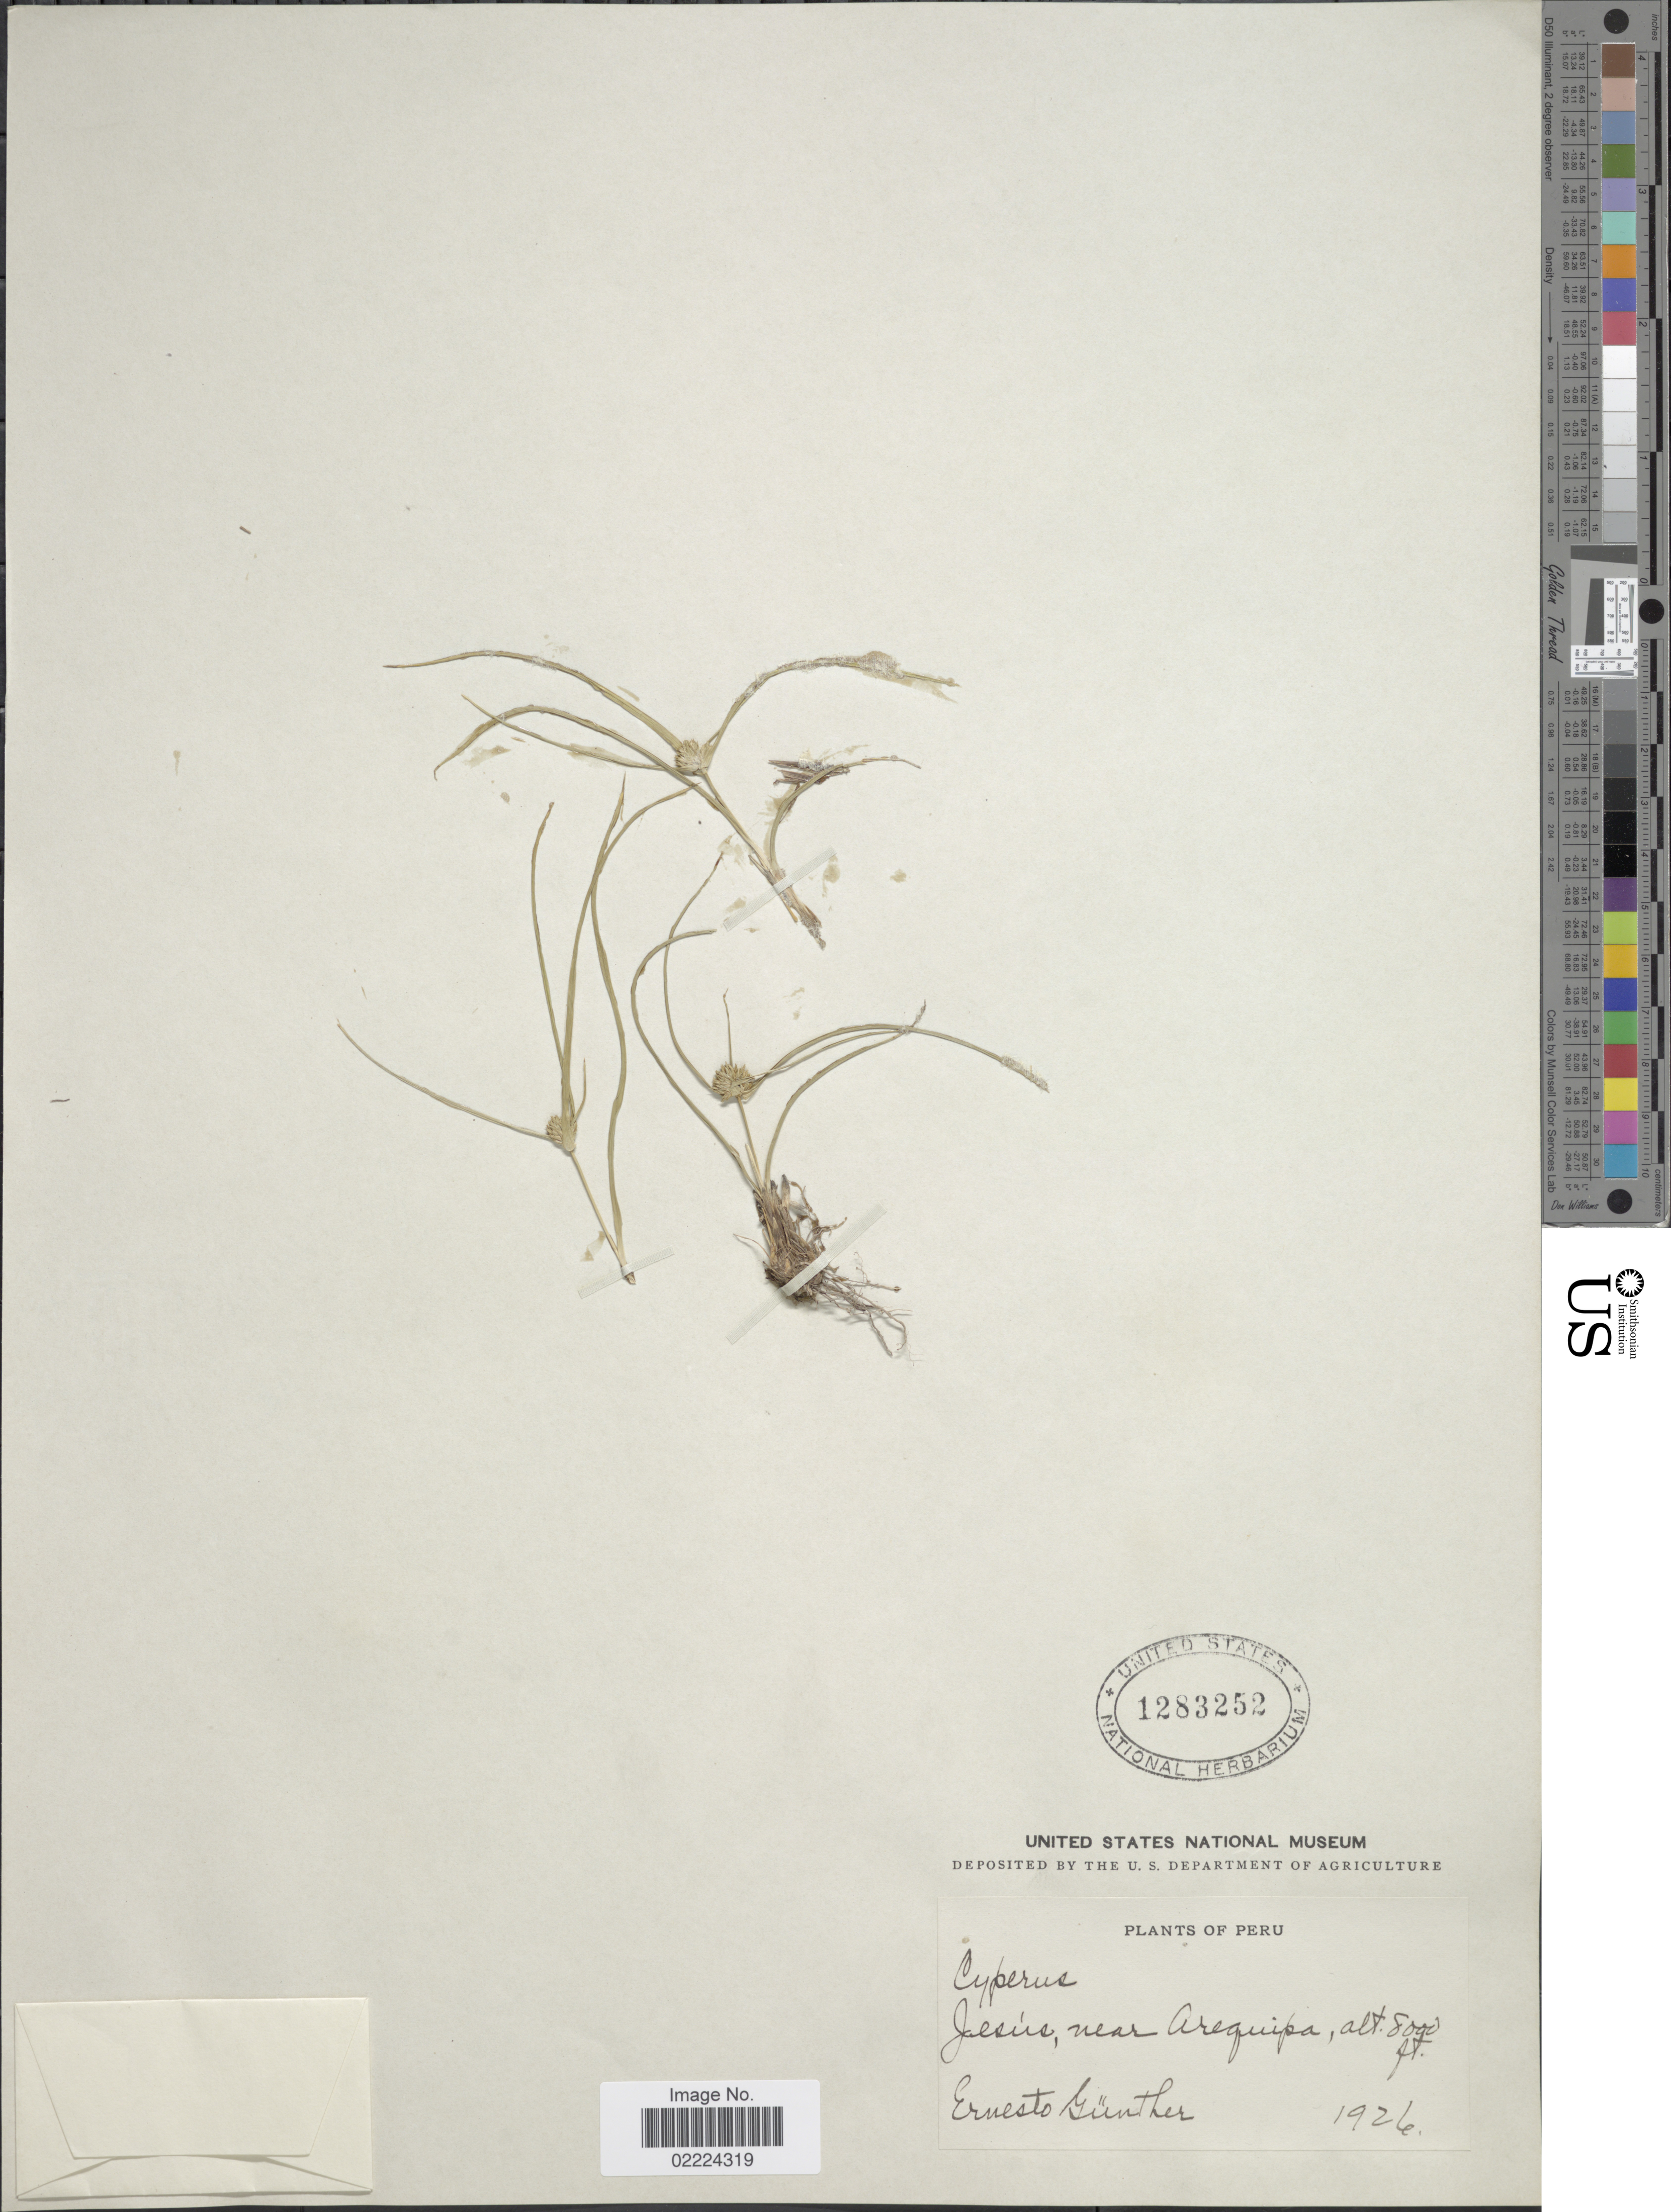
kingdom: Plantae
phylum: Tracheophyta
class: Liliopsida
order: Poales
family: Cyperaceae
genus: Cyperus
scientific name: Cyperus seslerioides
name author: Kunth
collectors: E. Gunther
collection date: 1926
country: Peru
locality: Jalsus, near Arequipa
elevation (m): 2438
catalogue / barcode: US 1283252